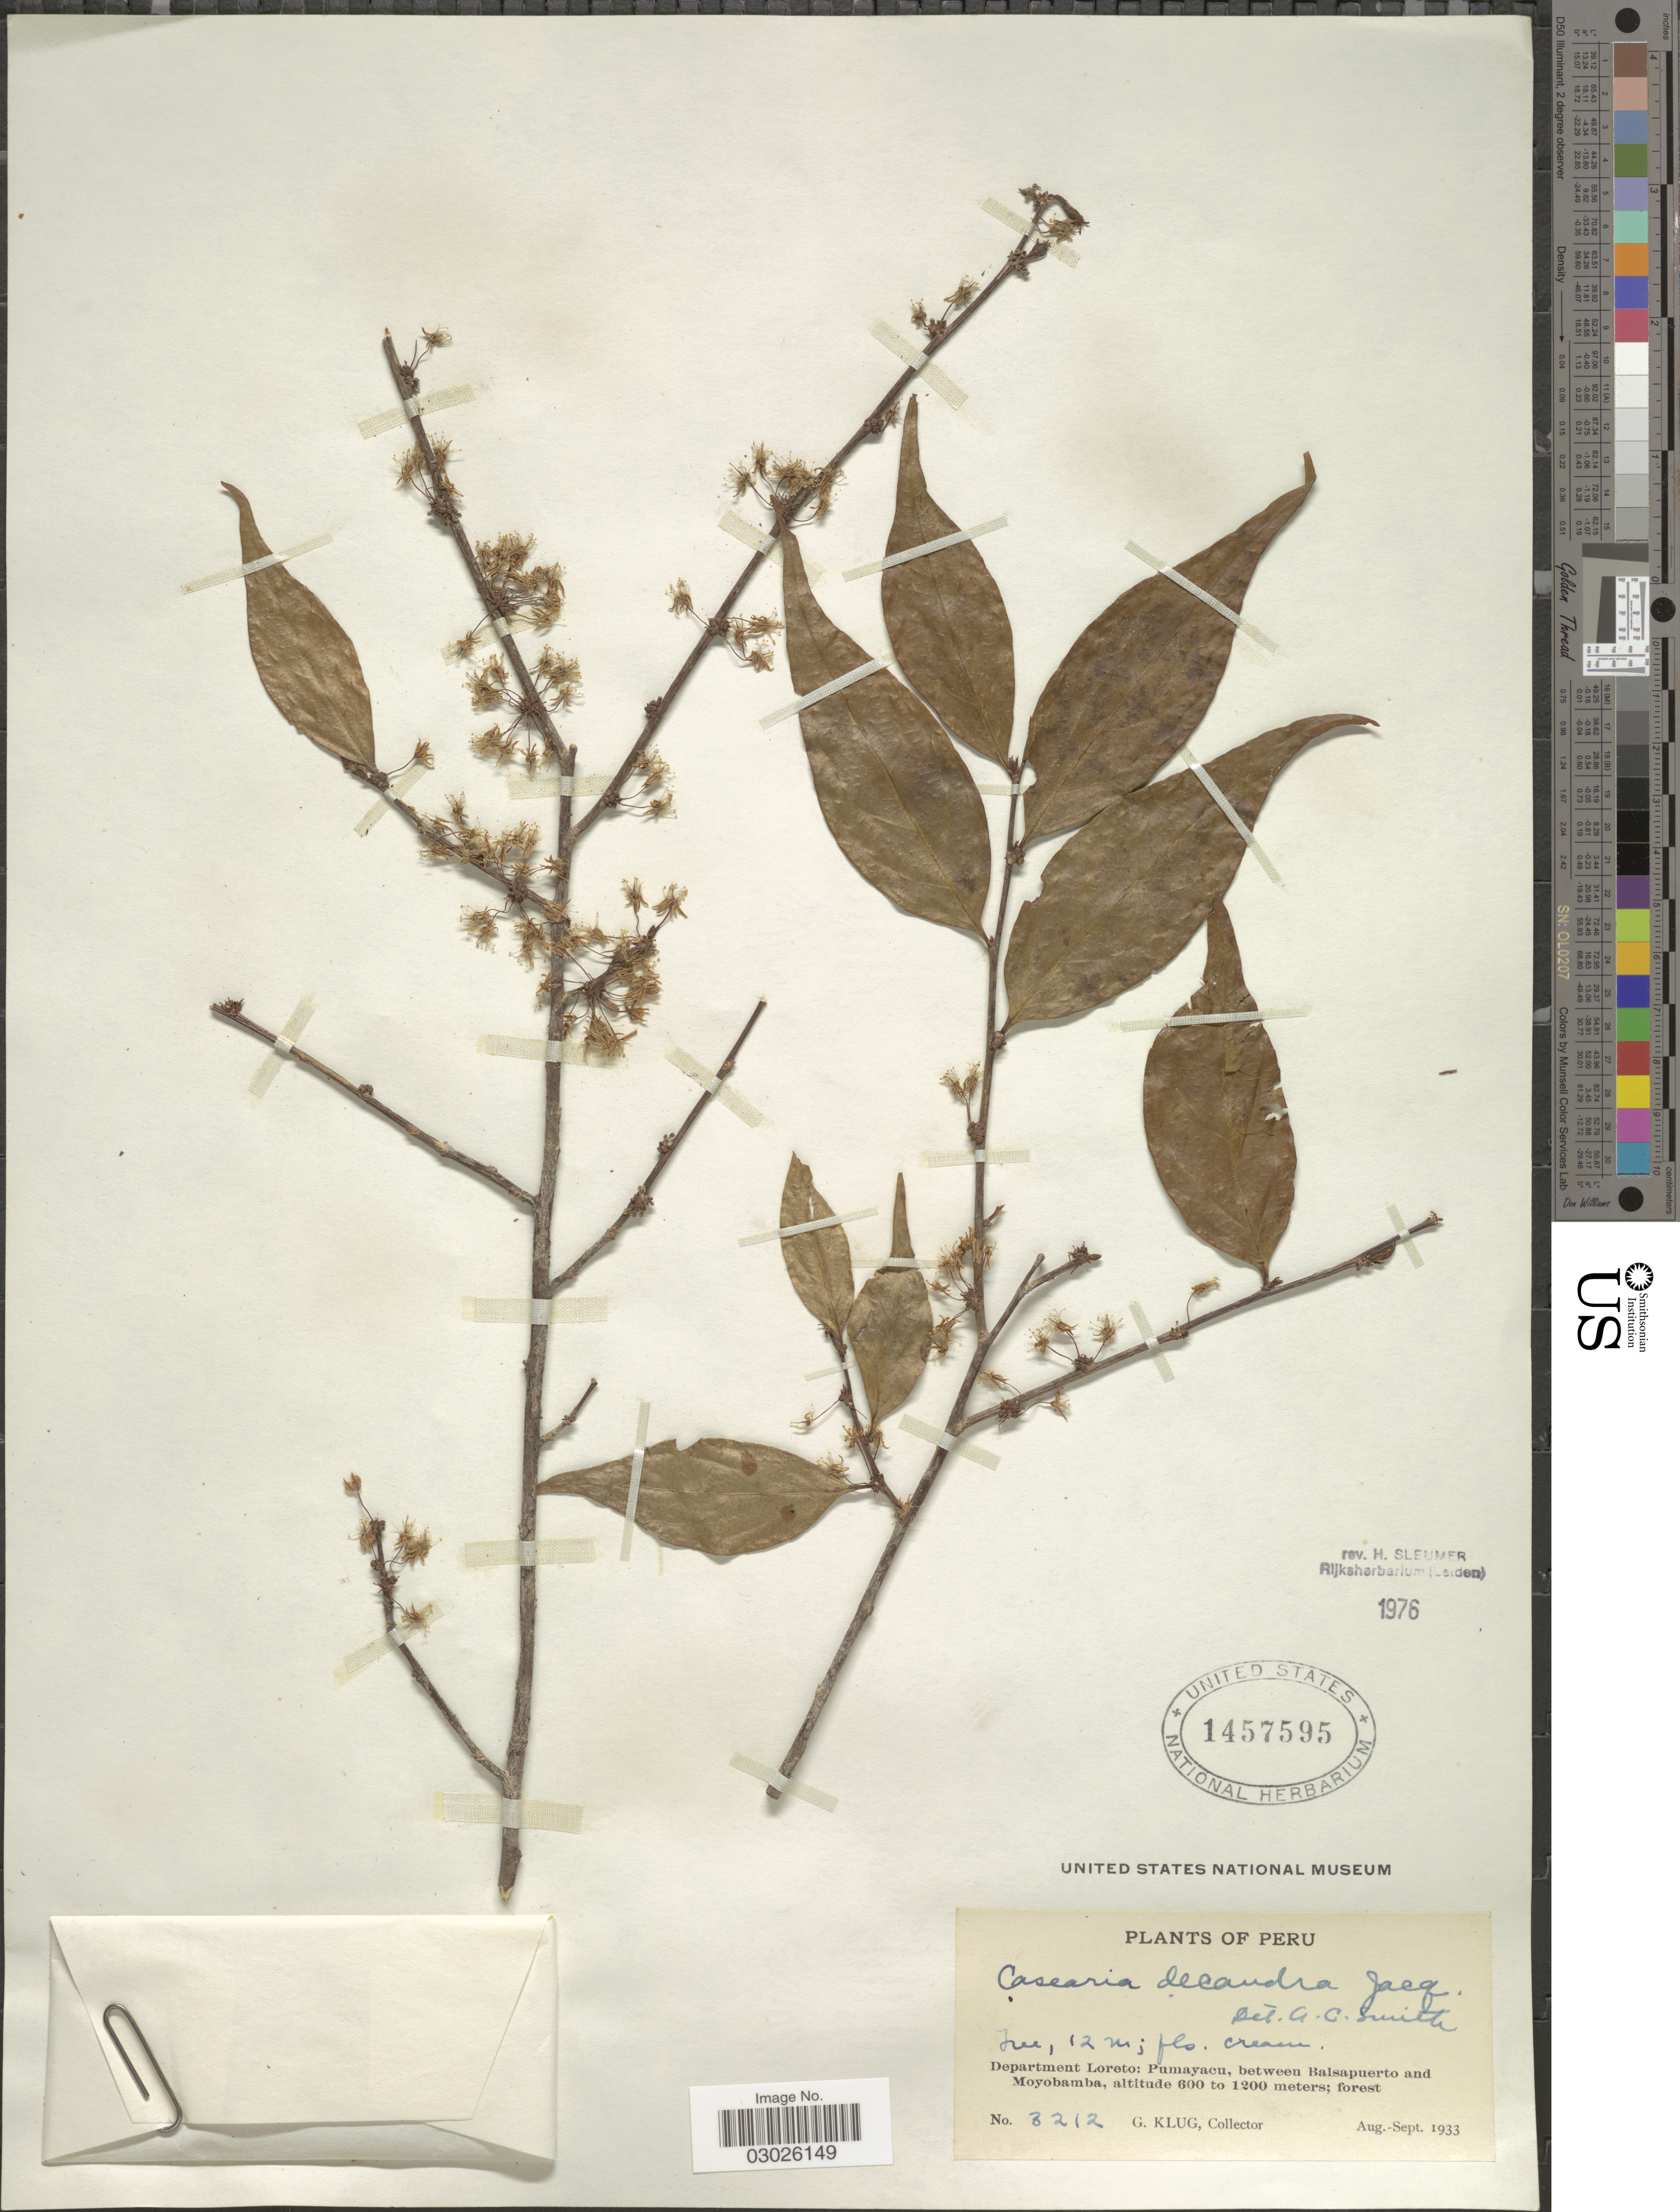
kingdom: Plantae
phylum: Tracheophyta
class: Magnoliopsida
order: Malpighiales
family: Salicaceae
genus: Casearia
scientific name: Casearia decandra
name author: Jacq.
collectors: G. Klug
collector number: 3212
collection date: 1933-08/1933-09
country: Peru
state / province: Loreto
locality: Department Loreto: Pumayacu, between Balsapuerto and Moyobamba.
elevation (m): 600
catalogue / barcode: US 1457595